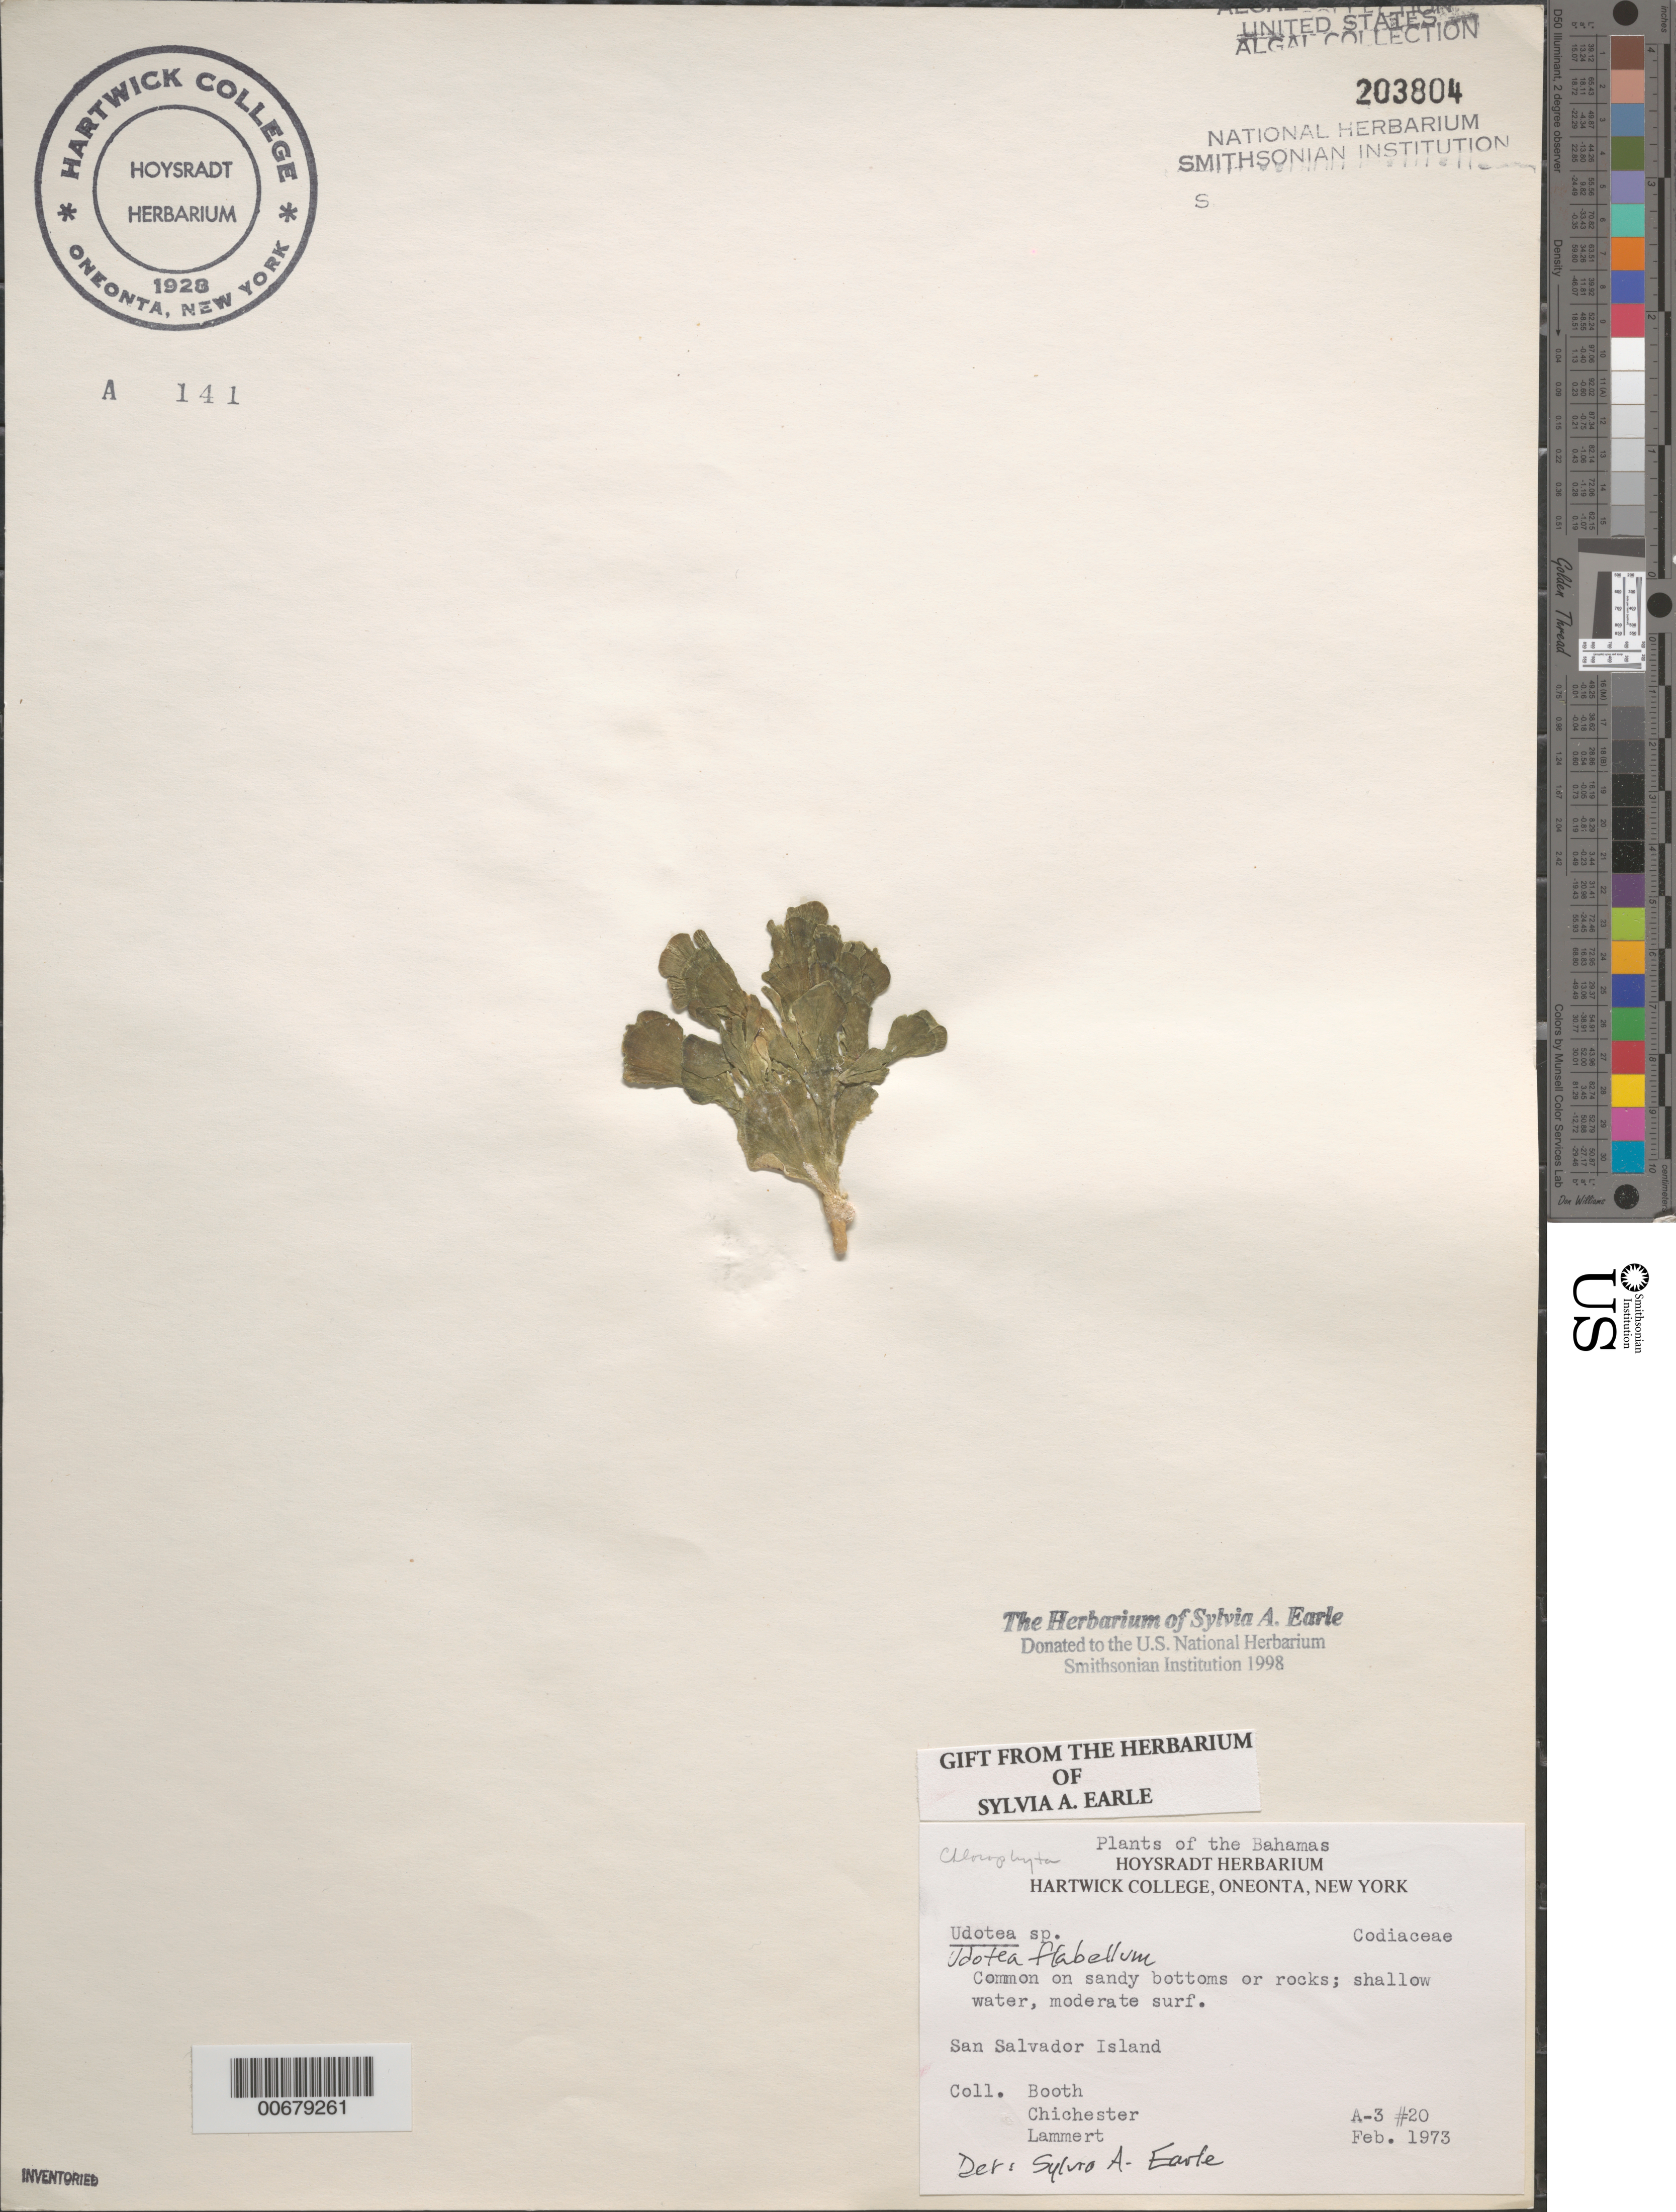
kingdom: Plantae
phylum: Chlorophyta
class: Ulvophyceae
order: Bryopsidales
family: Udoteaceae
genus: Udotea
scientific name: Udotea flabellum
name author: (J. Ellis & Sol.) M. Howe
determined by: Earle, S. A.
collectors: -. Booth, -. Chichester & -. Lammert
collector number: A-3 20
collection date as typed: Feb 1973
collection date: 1973-02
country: Bahamas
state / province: San Salvador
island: San Salvador Island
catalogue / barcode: US 203804